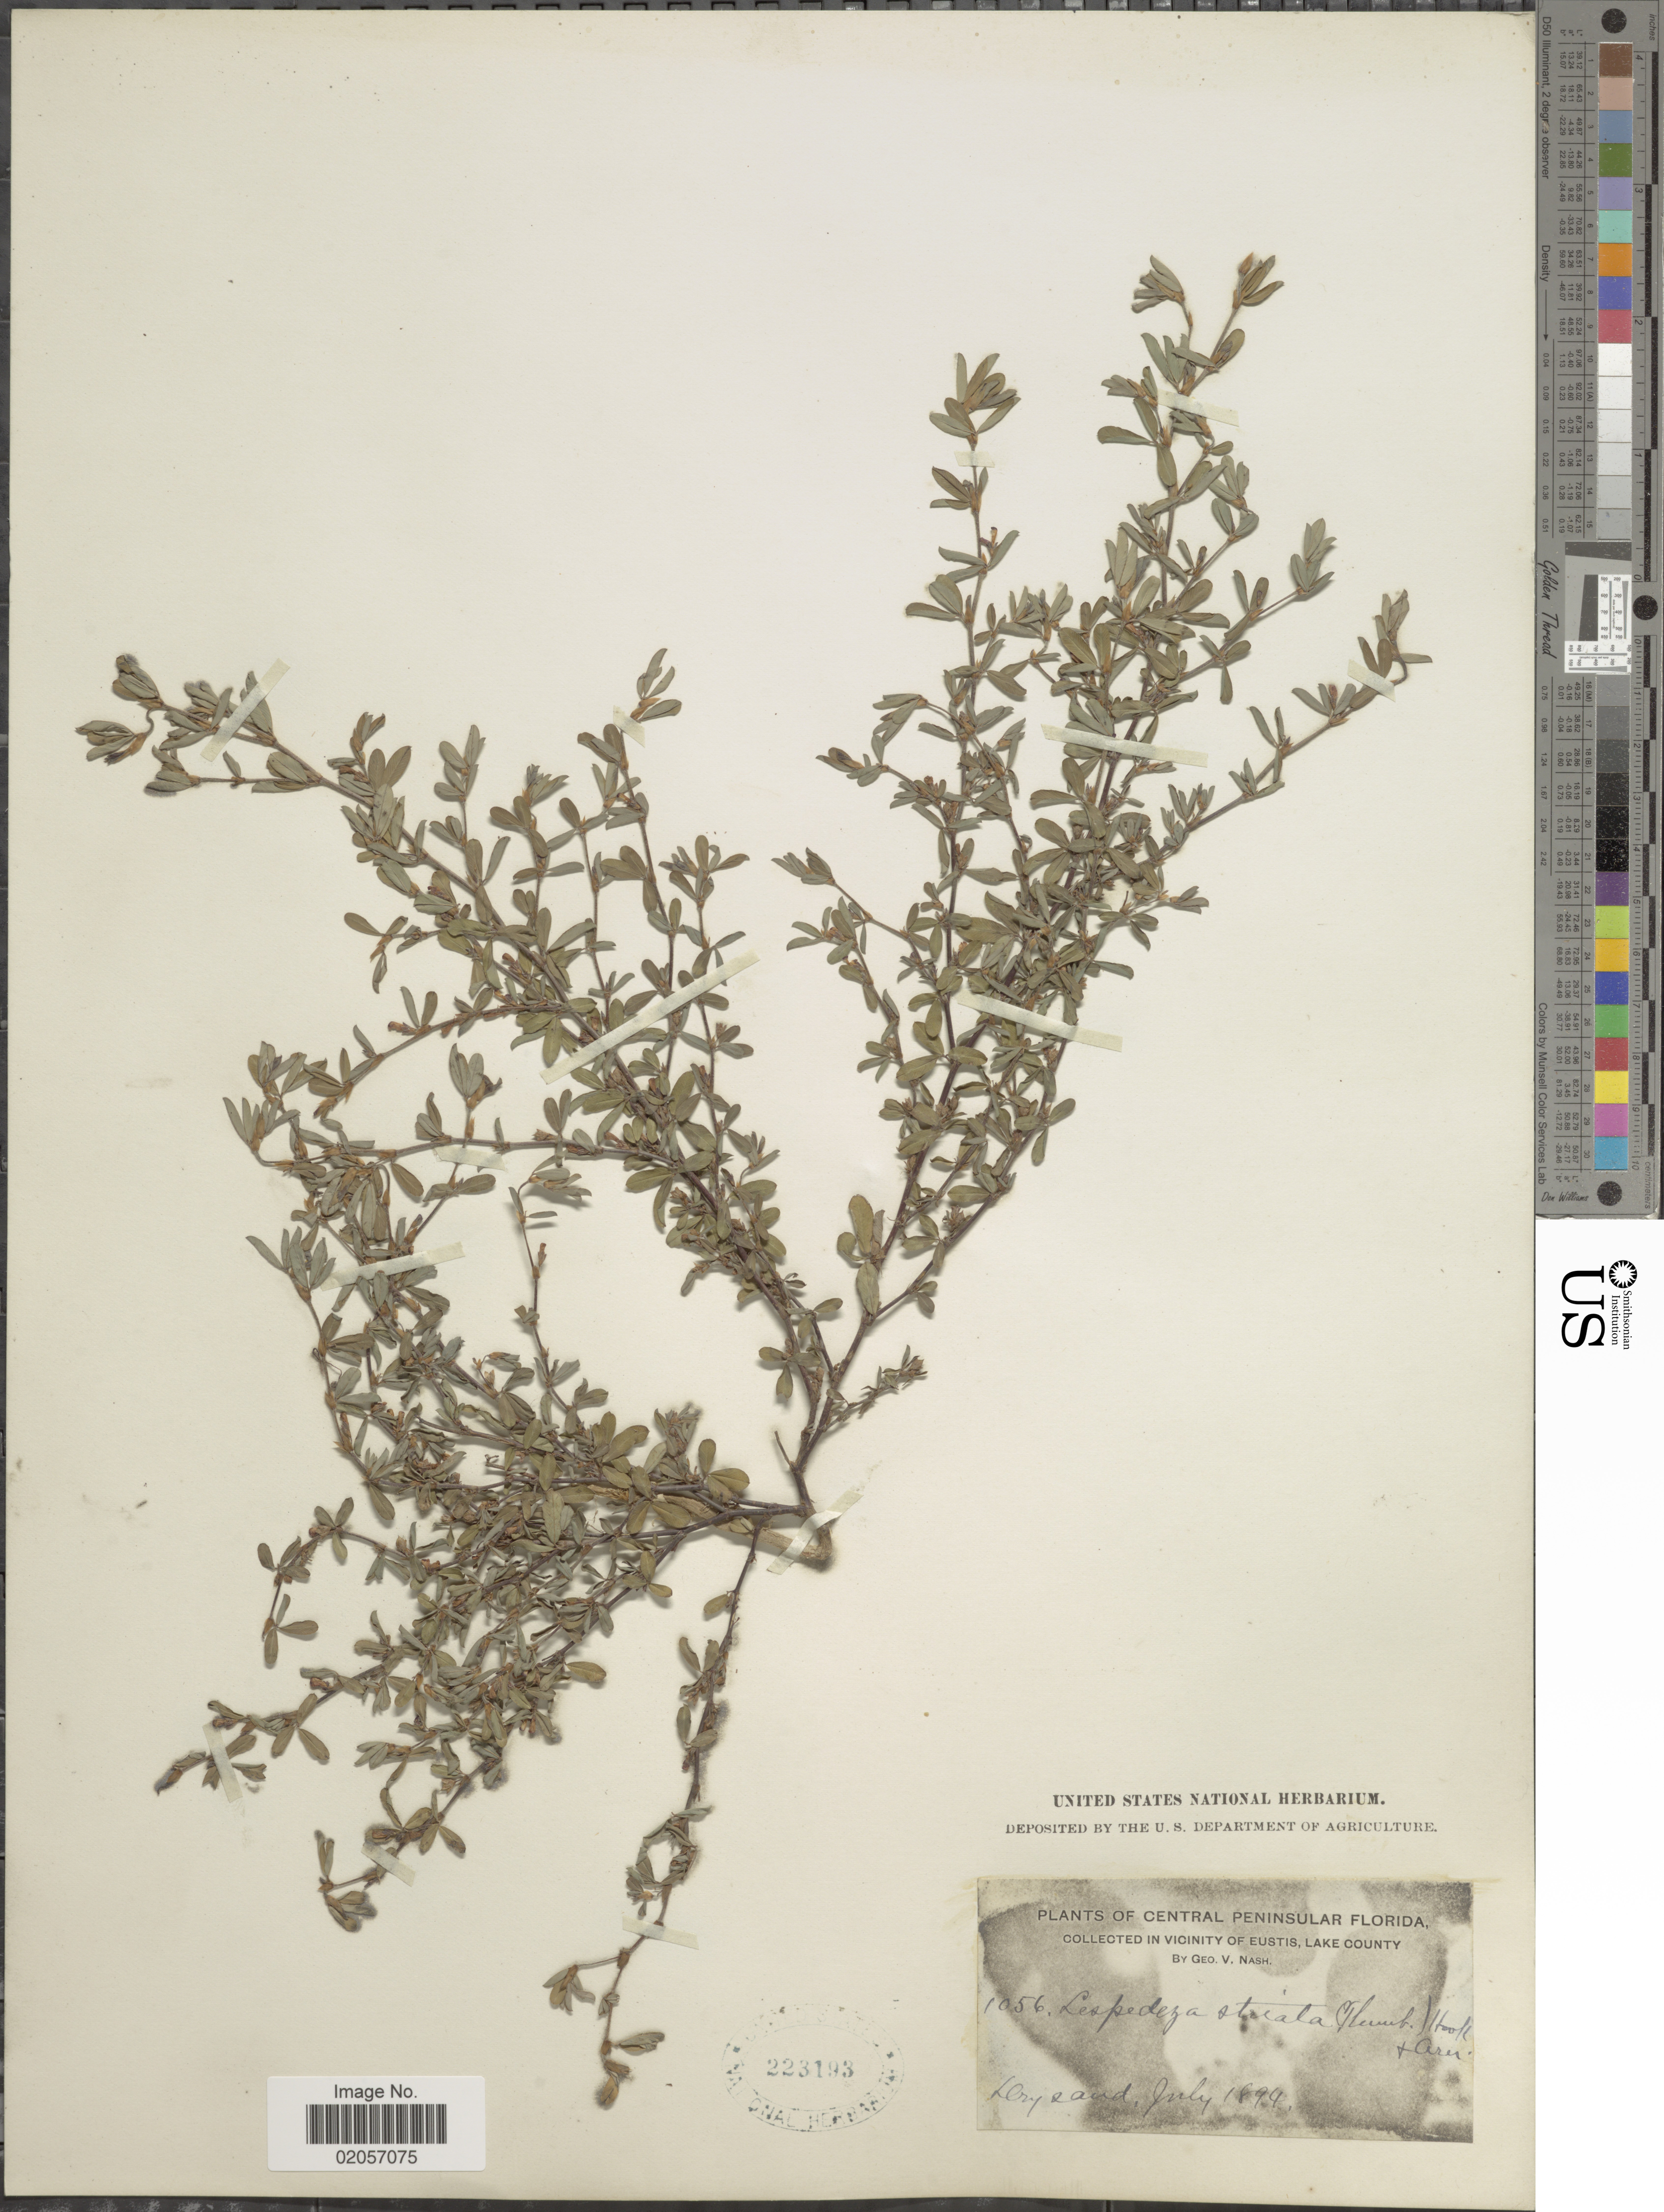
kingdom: Plantae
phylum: Tracheophyta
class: Magnoliopsida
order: Fabales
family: Fabaceae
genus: Kummerowia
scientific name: Kummerowia striata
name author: (Thunb.) Schindl.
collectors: G. V. Nash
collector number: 1056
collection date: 1894-07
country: United States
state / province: Florida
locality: Central Peninsular Florida, in the vicinity of Eustis, Lake County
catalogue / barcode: US 223193